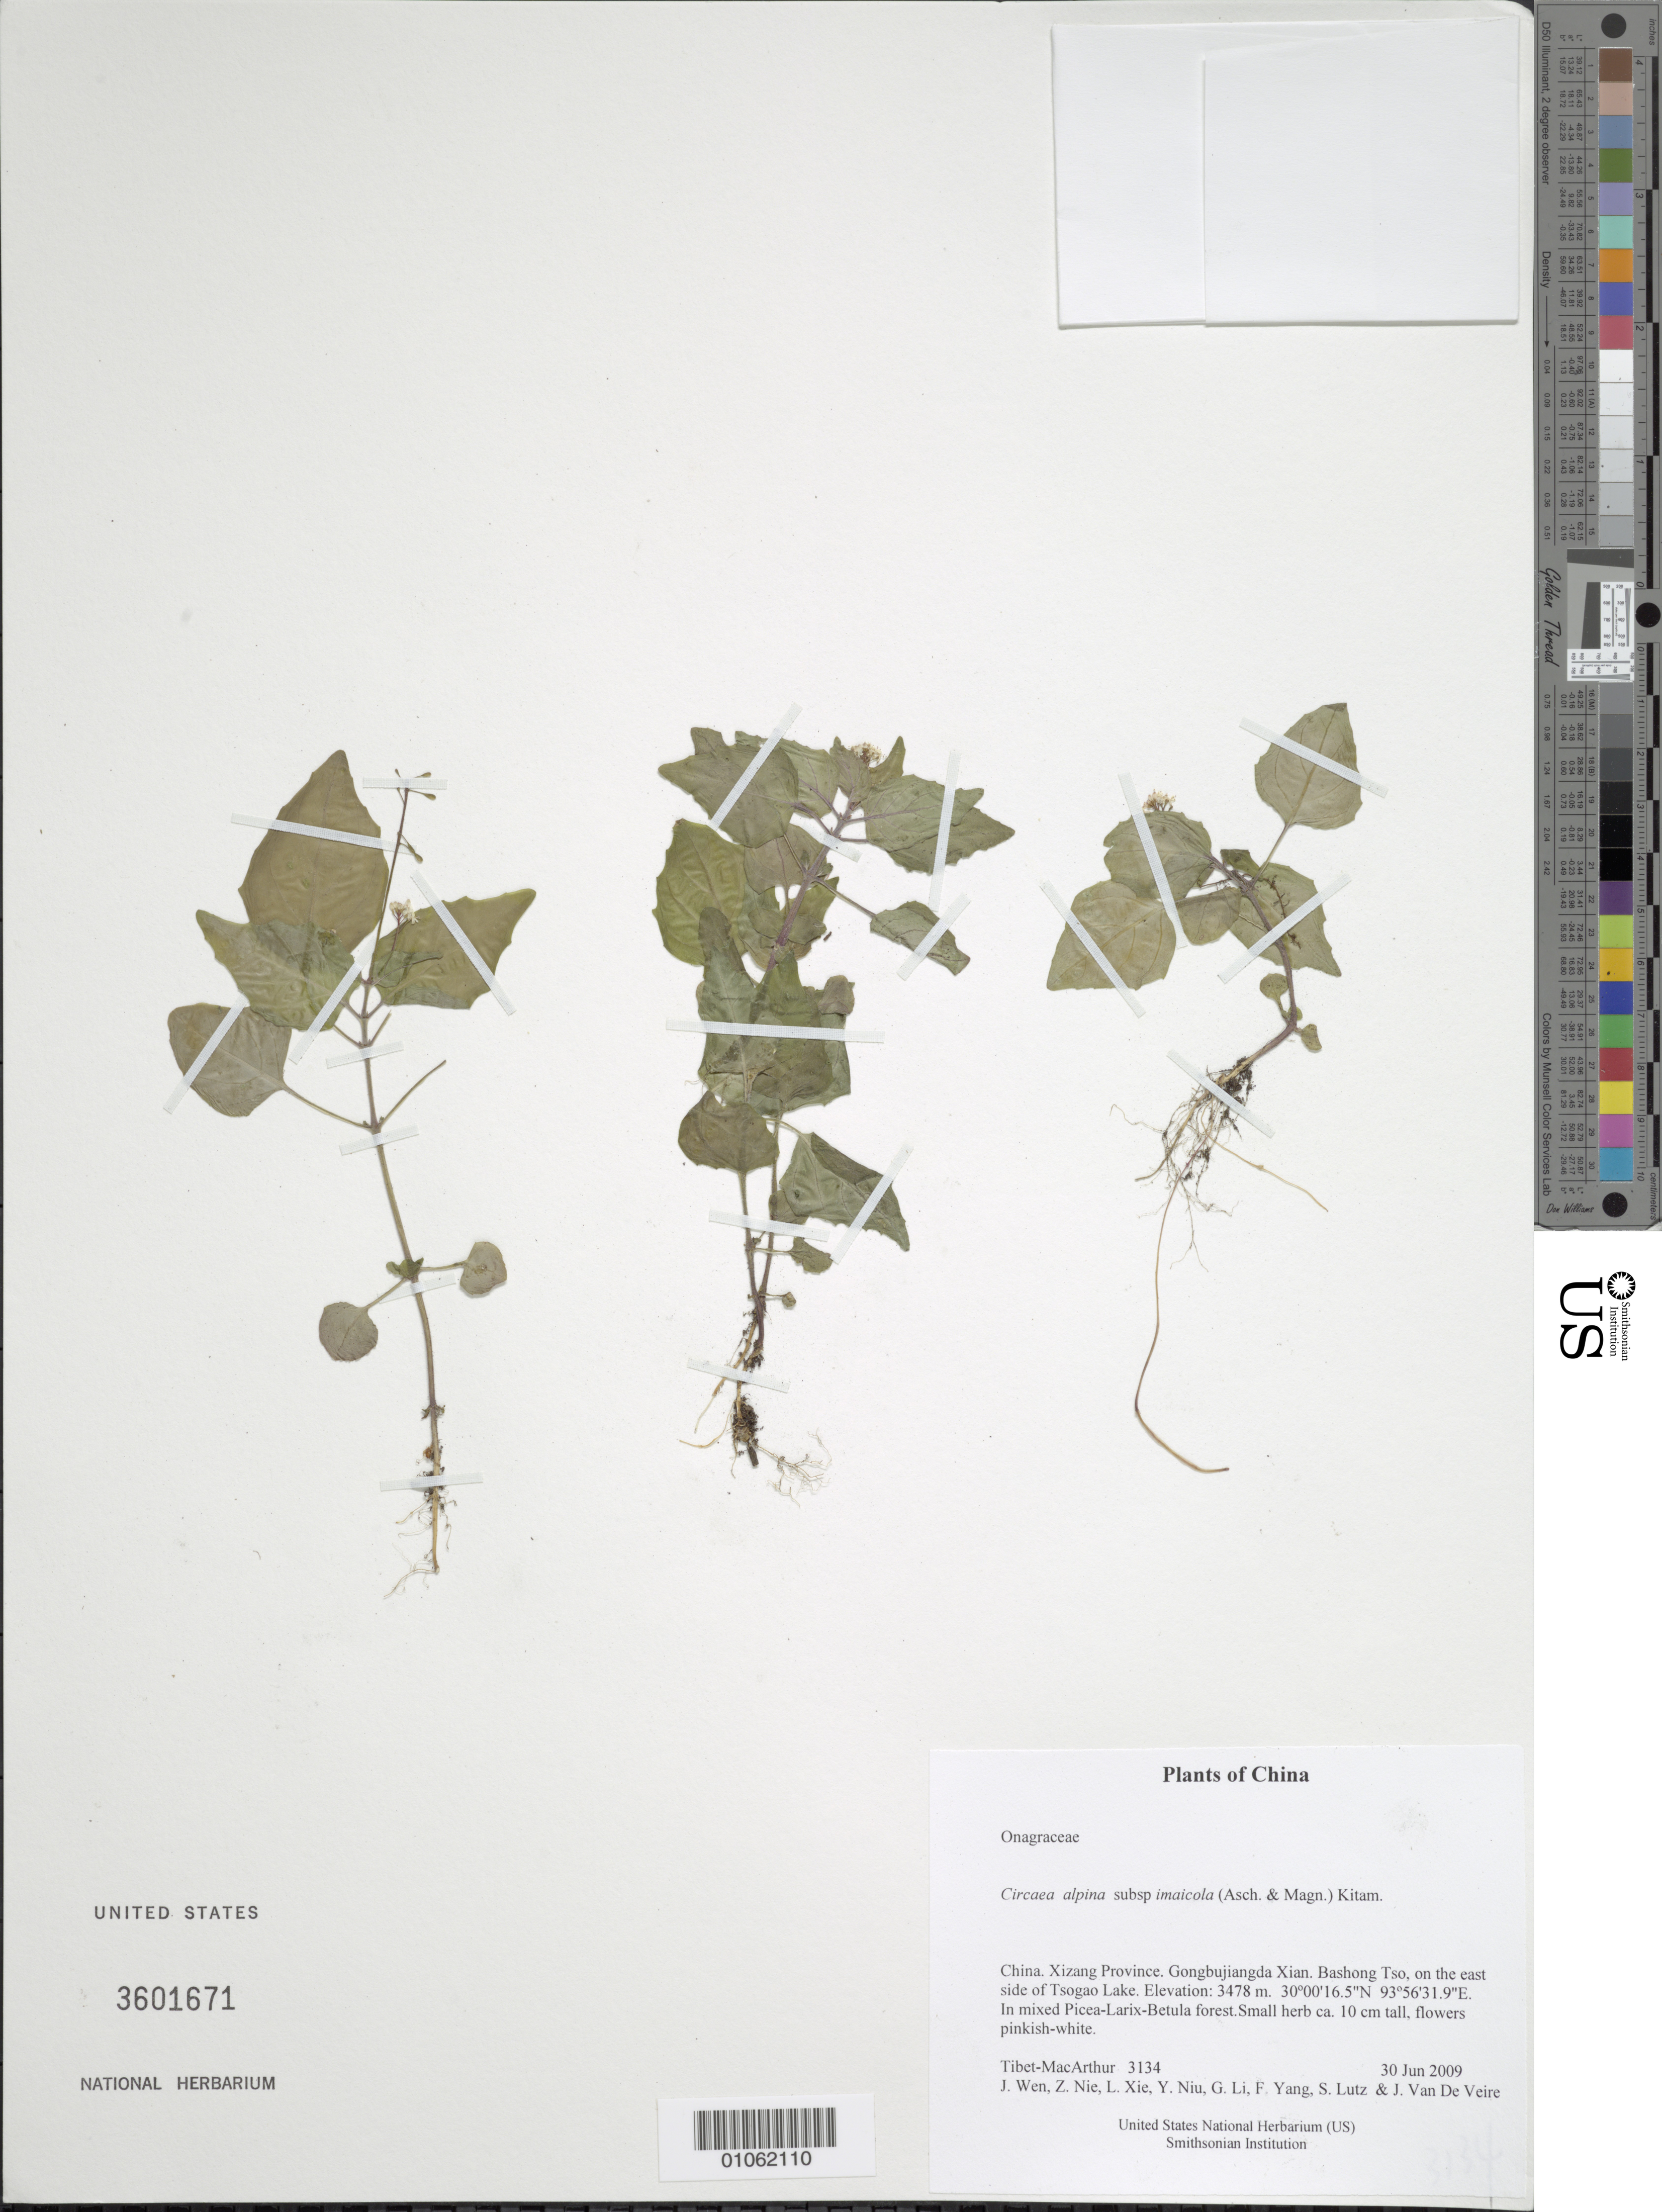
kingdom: Plantae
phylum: Tracheophyta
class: Magnoliopsida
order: Myrtales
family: Onagraceae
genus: Circaea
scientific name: Circaea alpina subsp. imaicola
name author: (Asch. & Magnus) Kitam.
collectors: Tibet-MacArthur, J. Wen, Z. Nie, L. Xie, Y. Niu, G. Li, F. Yang, S. Lutz & J. Van De Veire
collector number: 3134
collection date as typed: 30 Jun 2009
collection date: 2009-06-30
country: China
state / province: Xizang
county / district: Gongbujiangda Xian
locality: Bashong Tso, on the east side of Tsogao Lake.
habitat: In mixed Picea-Larix-Betula forest.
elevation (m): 3478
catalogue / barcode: US 3601671